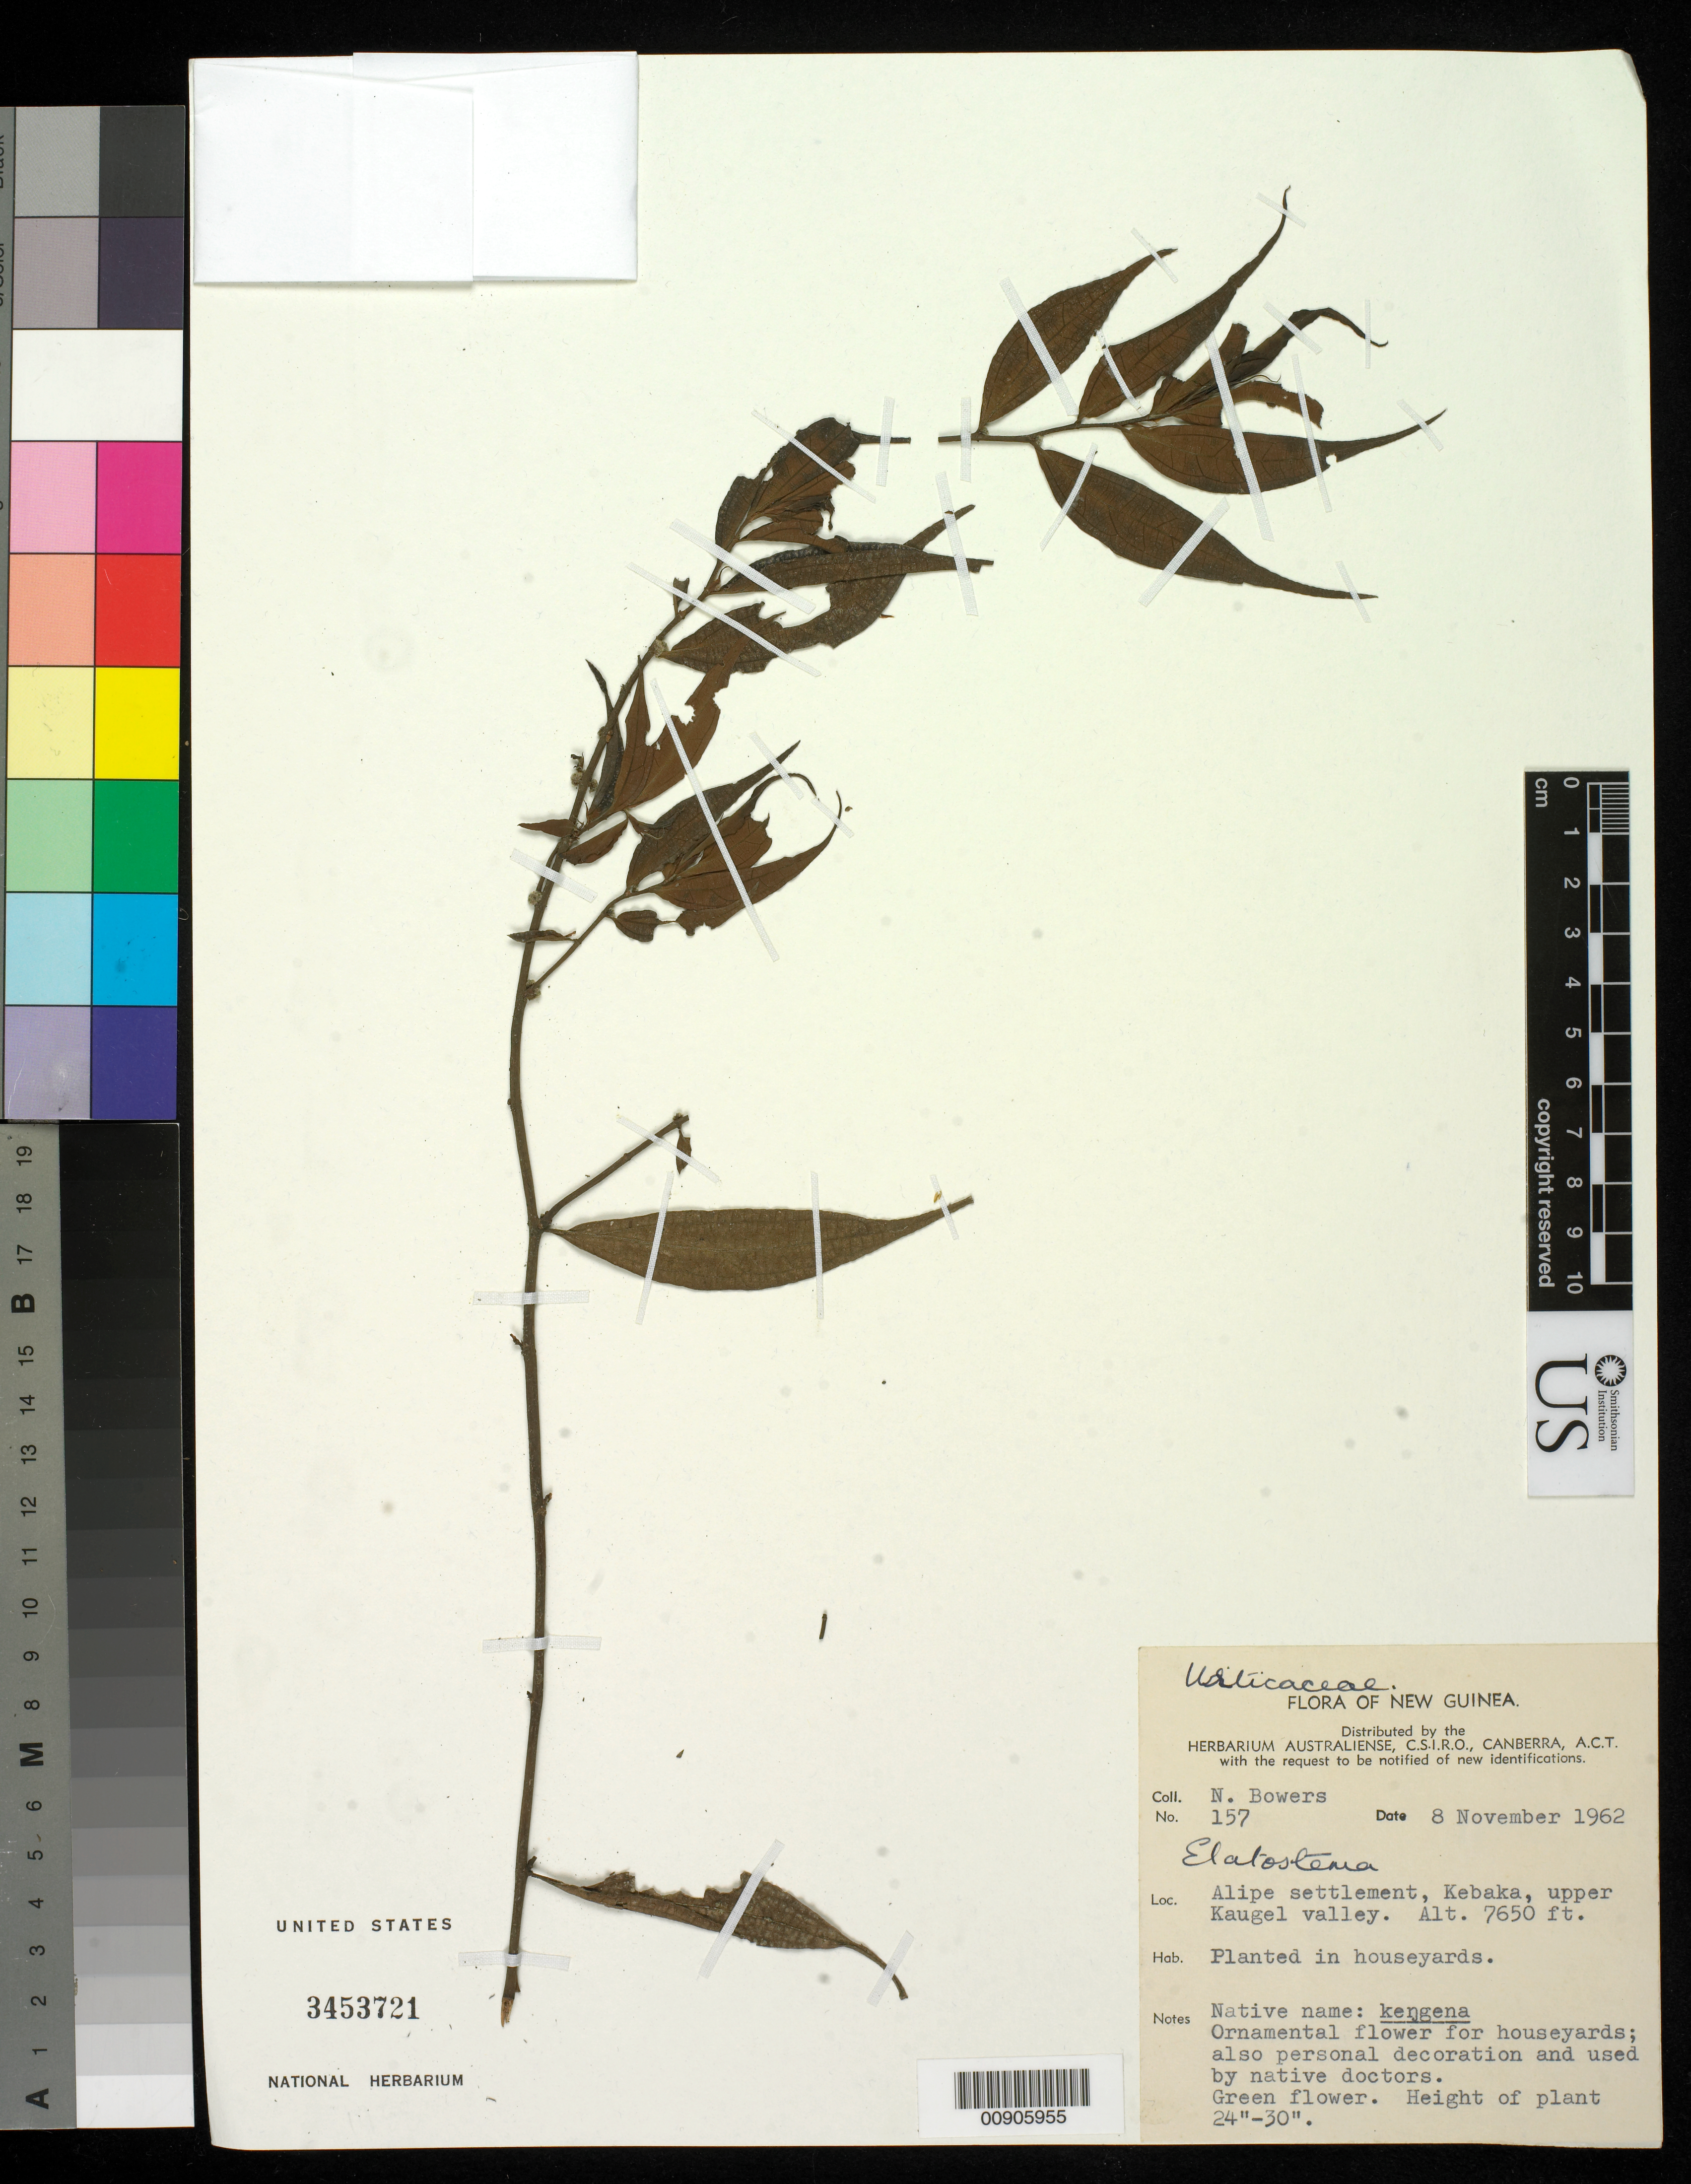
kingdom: Plantae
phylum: Tracheophyta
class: Magnoliopsida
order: Rosales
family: Urticaceae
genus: Elatostema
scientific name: Elatostema sp.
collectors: N. Bowers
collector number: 157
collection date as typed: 08 Nov 1962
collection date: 1962-11-08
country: Papua New Guinea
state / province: Western Highlands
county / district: Mount Hagen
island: New Guinea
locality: Alipe settlement, Kebaka, upper Kaugel valley.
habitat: Planted in houseyards.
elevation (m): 2332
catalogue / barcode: US 3453721